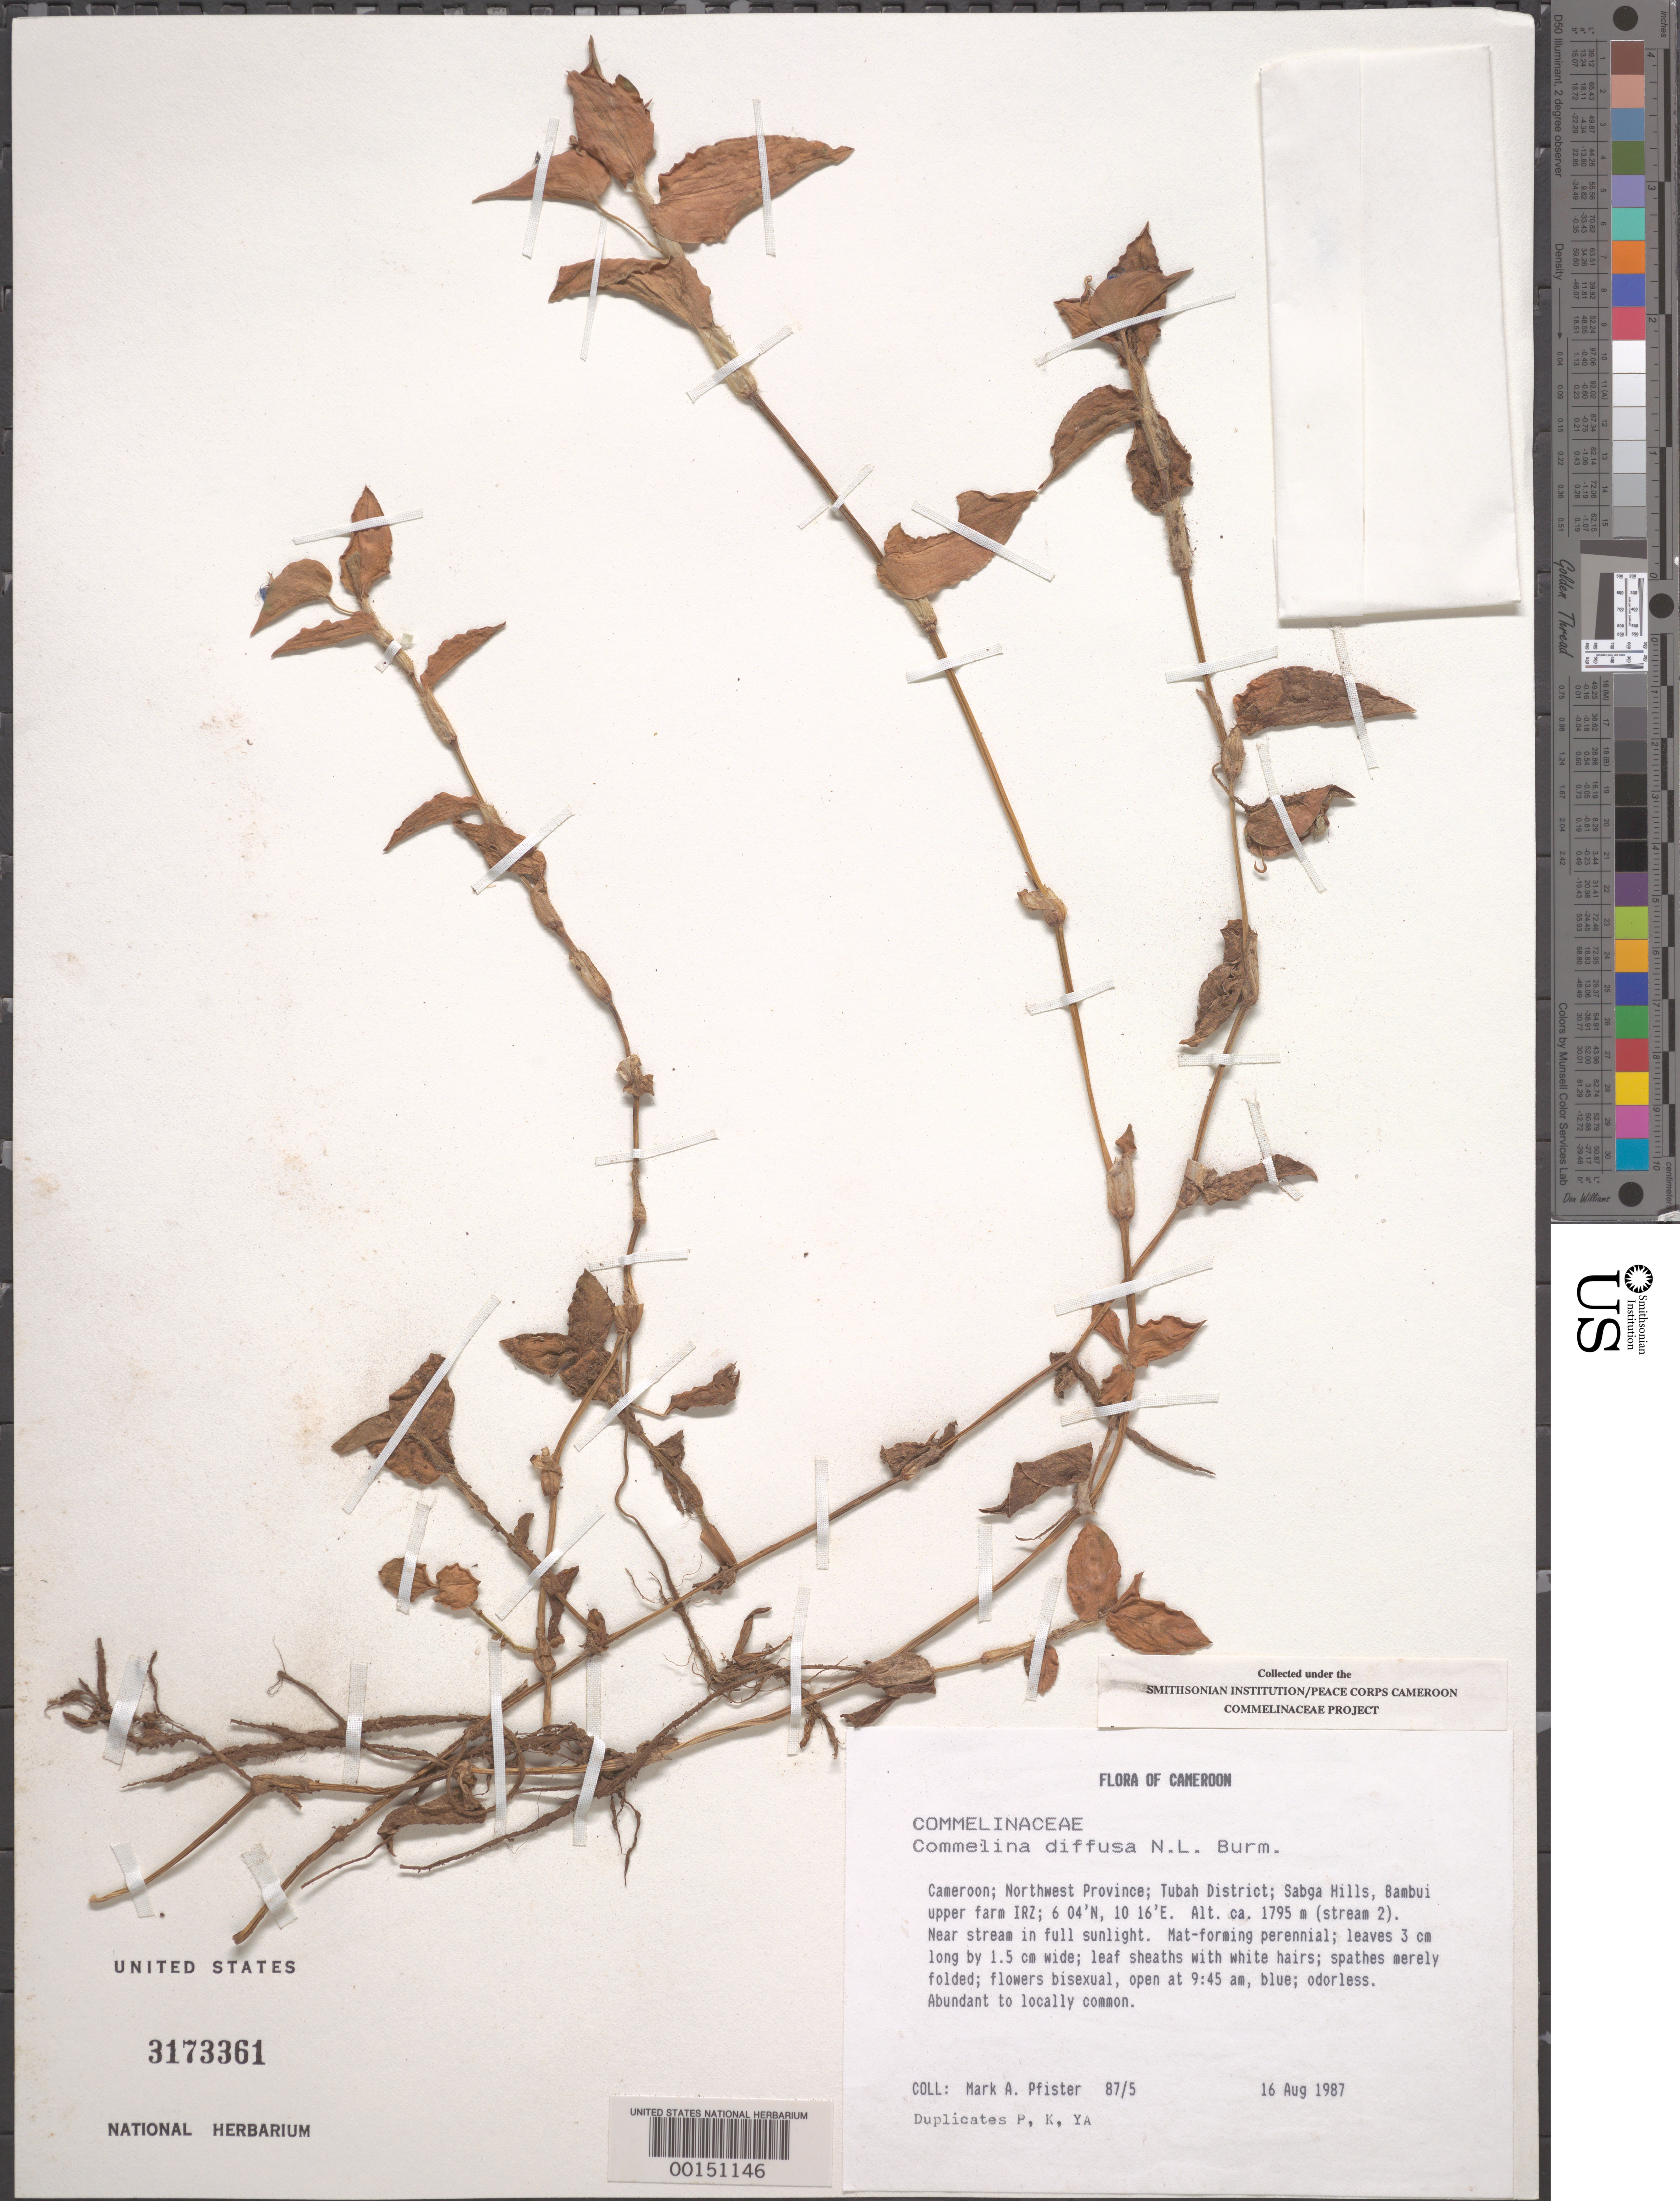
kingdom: Plantae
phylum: Tracheophyta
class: Liliopsida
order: Commelinales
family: Commelinaceae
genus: Commelina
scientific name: Commelina diffusa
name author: Burm. f.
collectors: M. Pfister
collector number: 87/5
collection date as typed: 16 Aug 1987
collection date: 1987-08-16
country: Cameroon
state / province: Nord-ouest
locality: Tubah dist. (?), sabga hills, bambui upper farm irz, near stream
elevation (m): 1795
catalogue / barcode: US 3173361